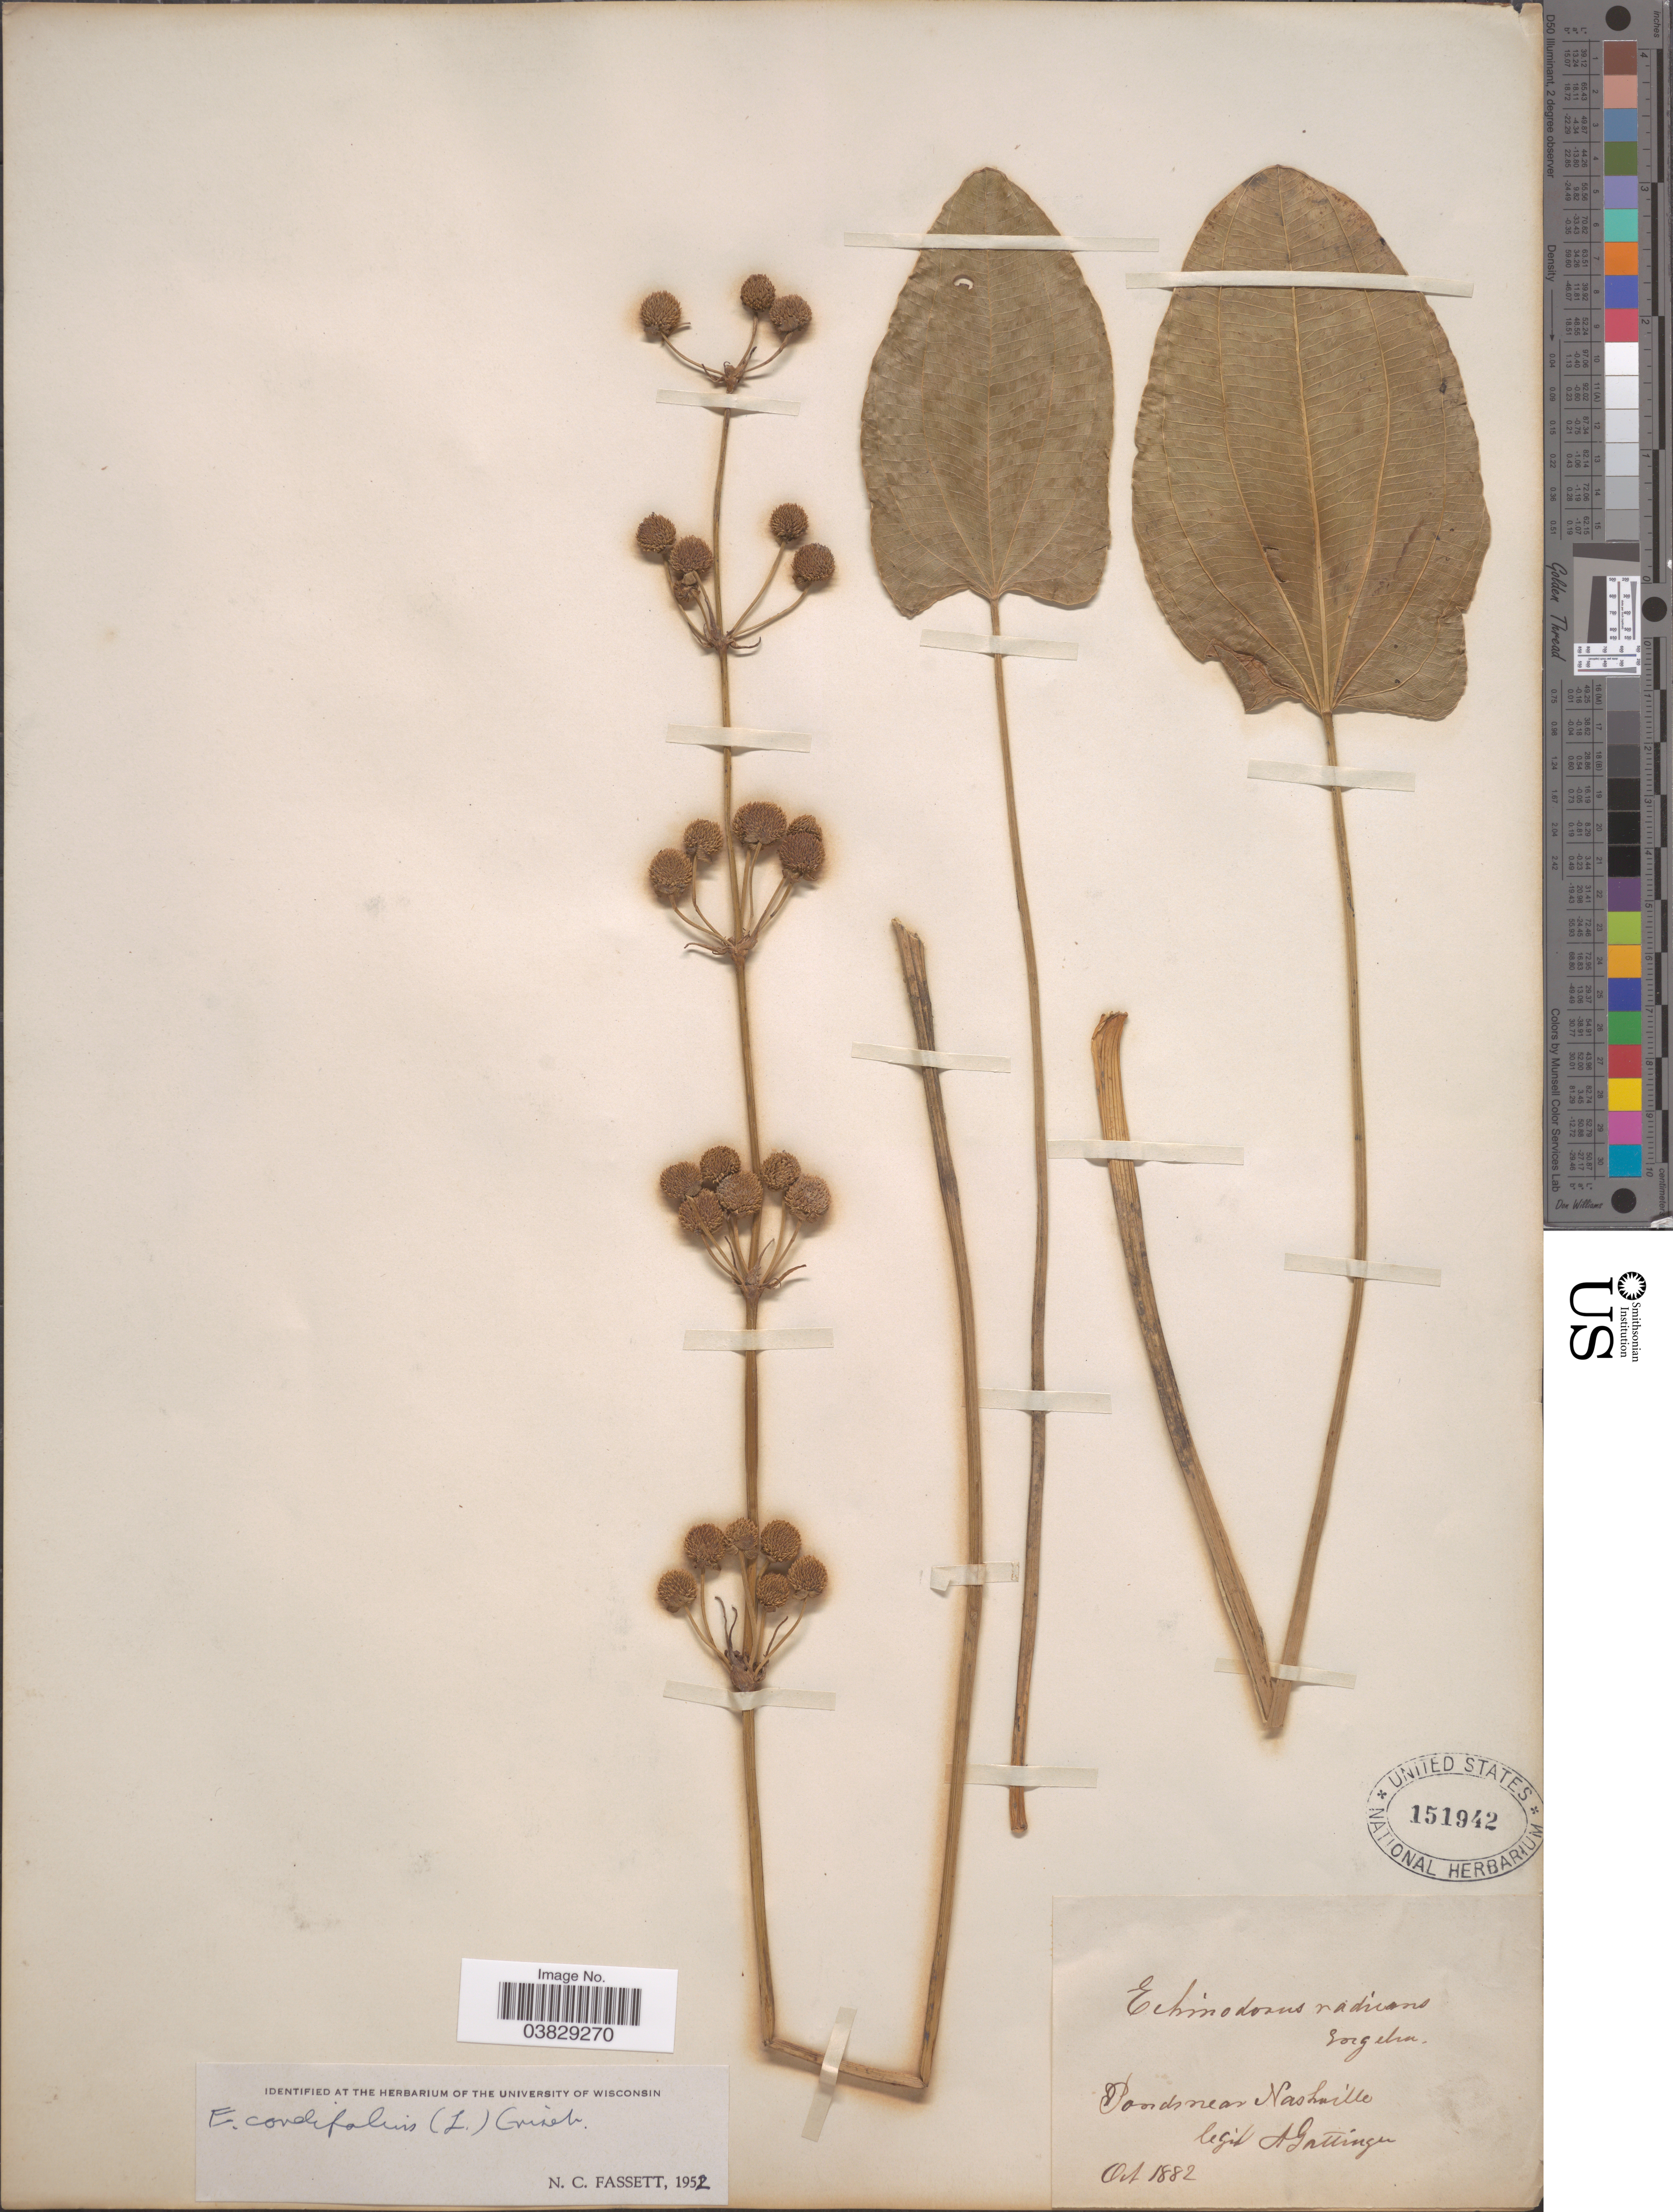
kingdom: Plantae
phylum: Tracheophyta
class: Liliopsida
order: Alismatales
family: Alismataceae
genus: Echinodorus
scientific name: Echinodorus cordifolius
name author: (L.) Griseb.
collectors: A. Gattinger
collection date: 1882-10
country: United States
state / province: Tennessee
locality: Ponds near Nashville.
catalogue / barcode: US 151942